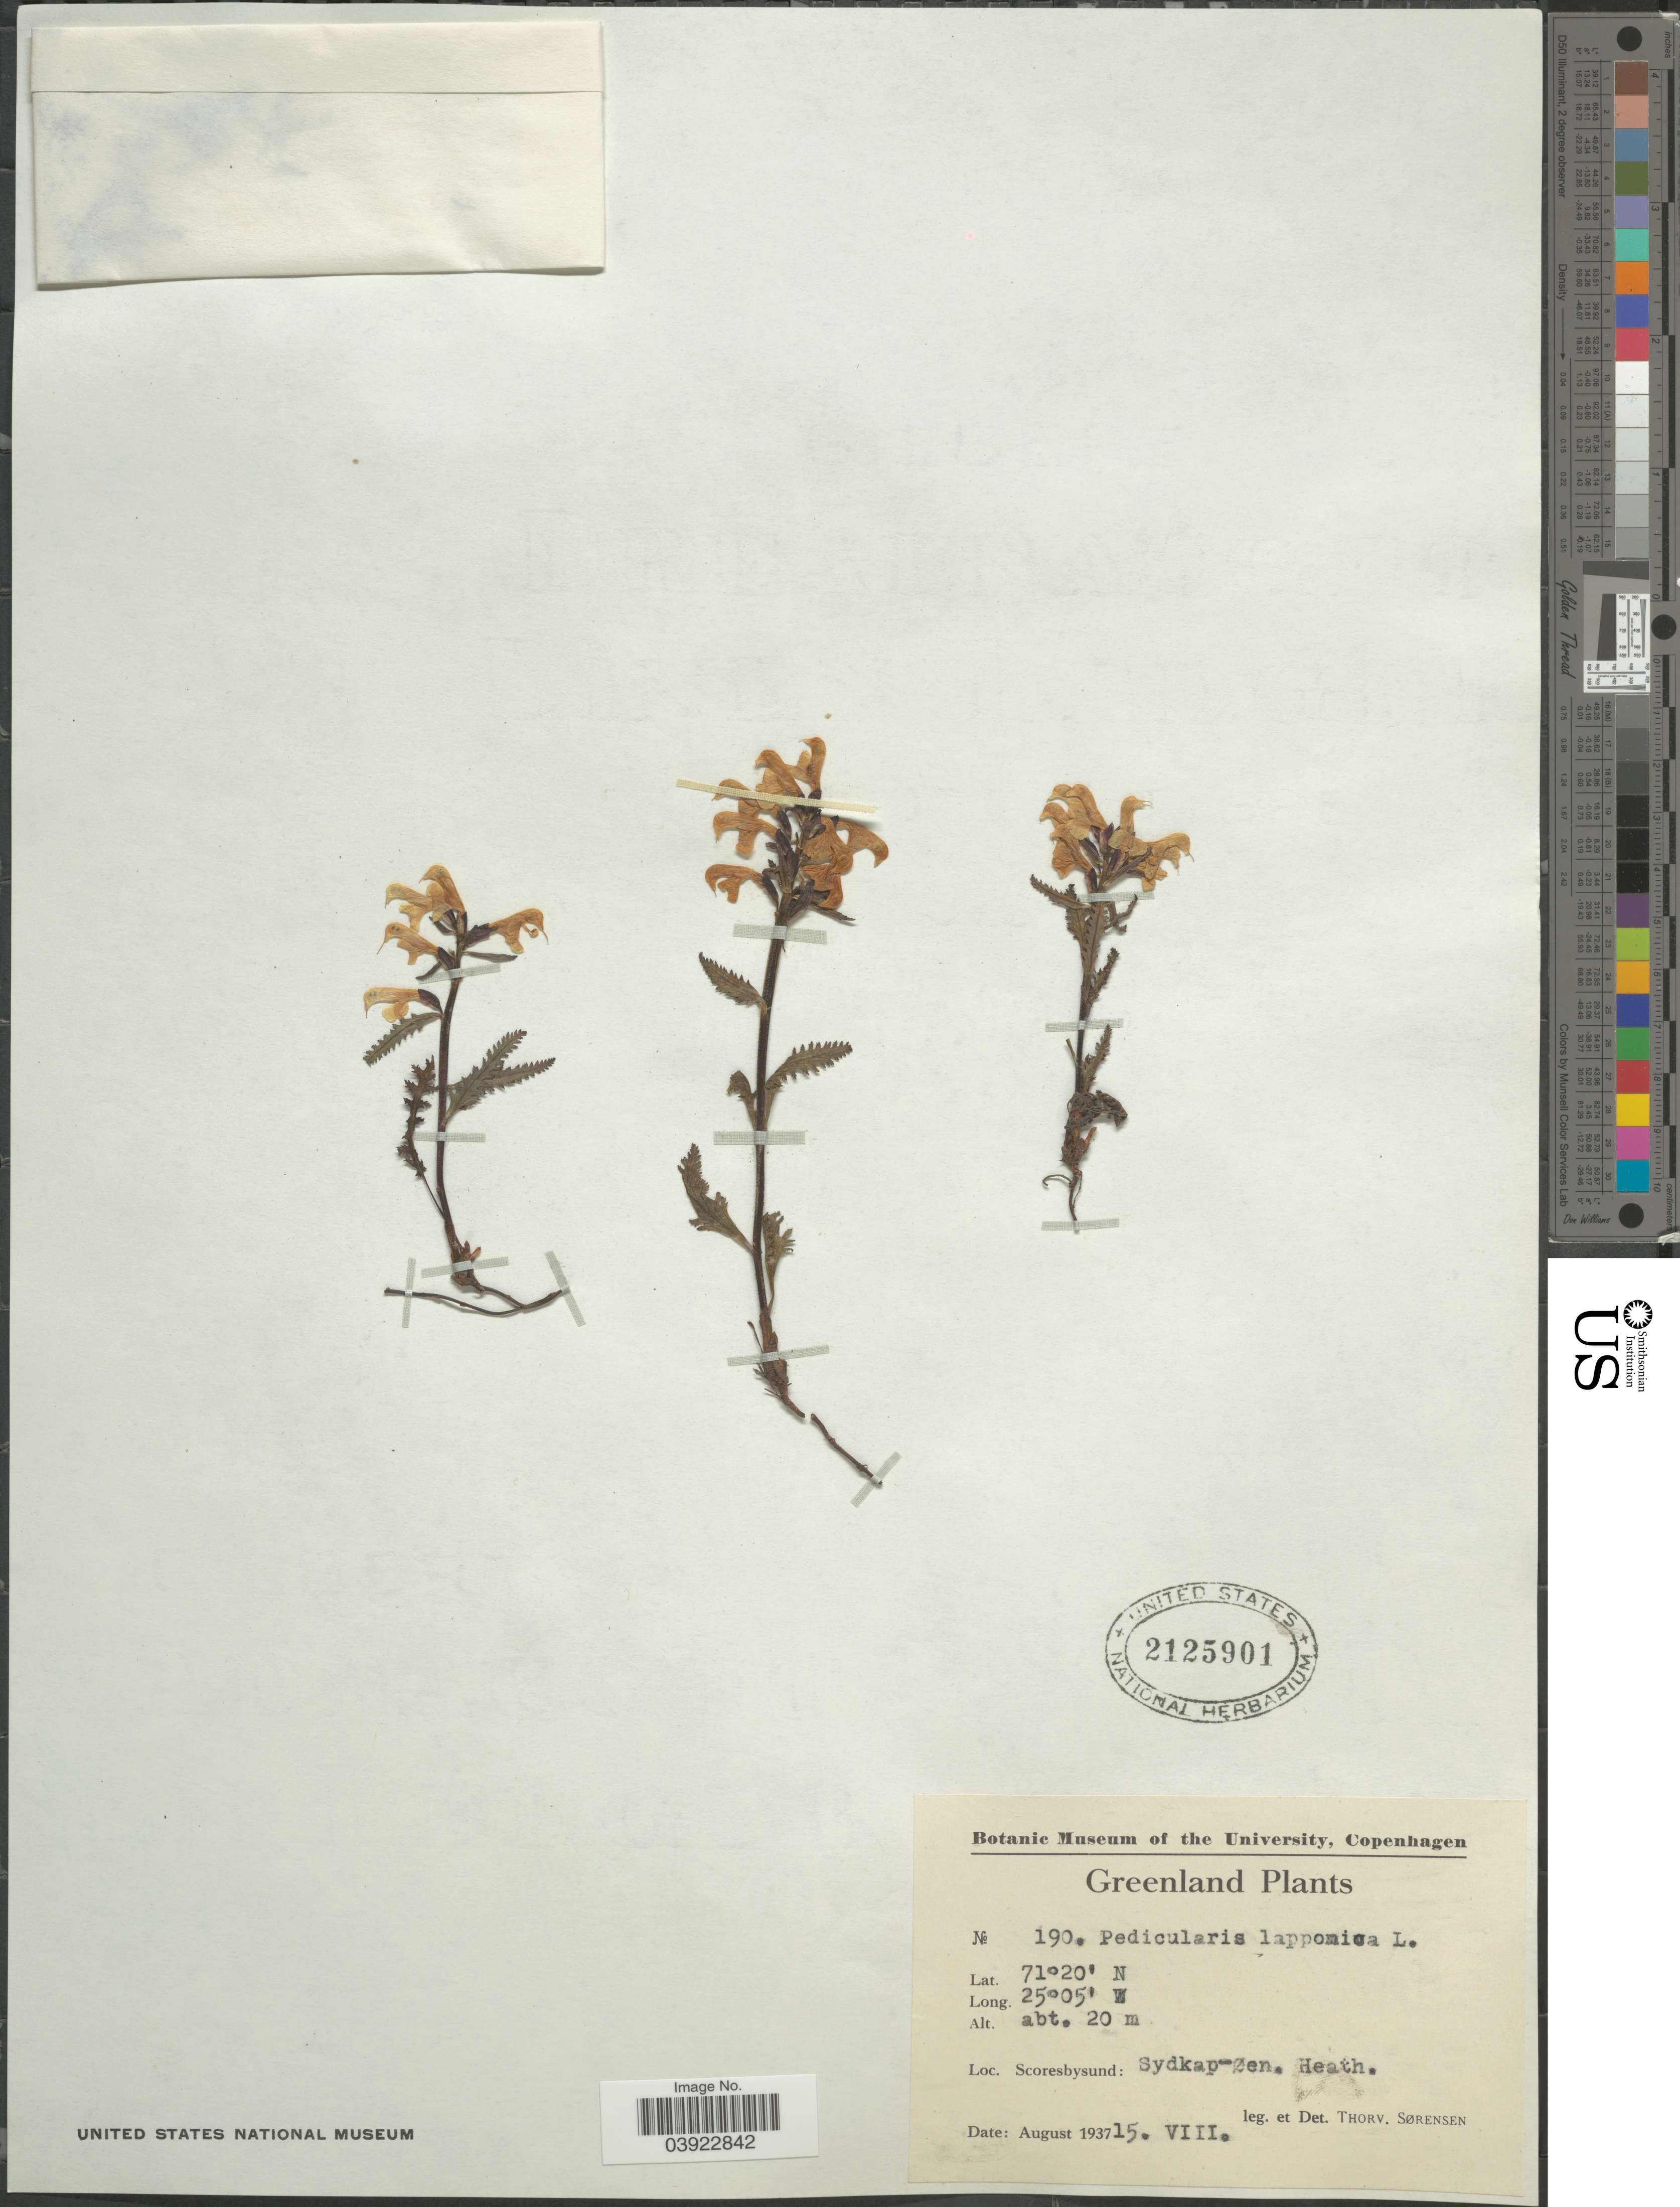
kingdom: Plantae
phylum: Tracheophyta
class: Magnoliopsida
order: Lamiales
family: Orobanchaceae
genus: Pedicularis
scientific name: Pedicularis lapponica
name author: L.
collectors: T. Sørensen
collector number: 190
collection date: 1937-08-15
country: Greenland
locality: Scoresbysund: Sydkap-øen.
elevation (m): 20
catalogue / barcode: US 2125901